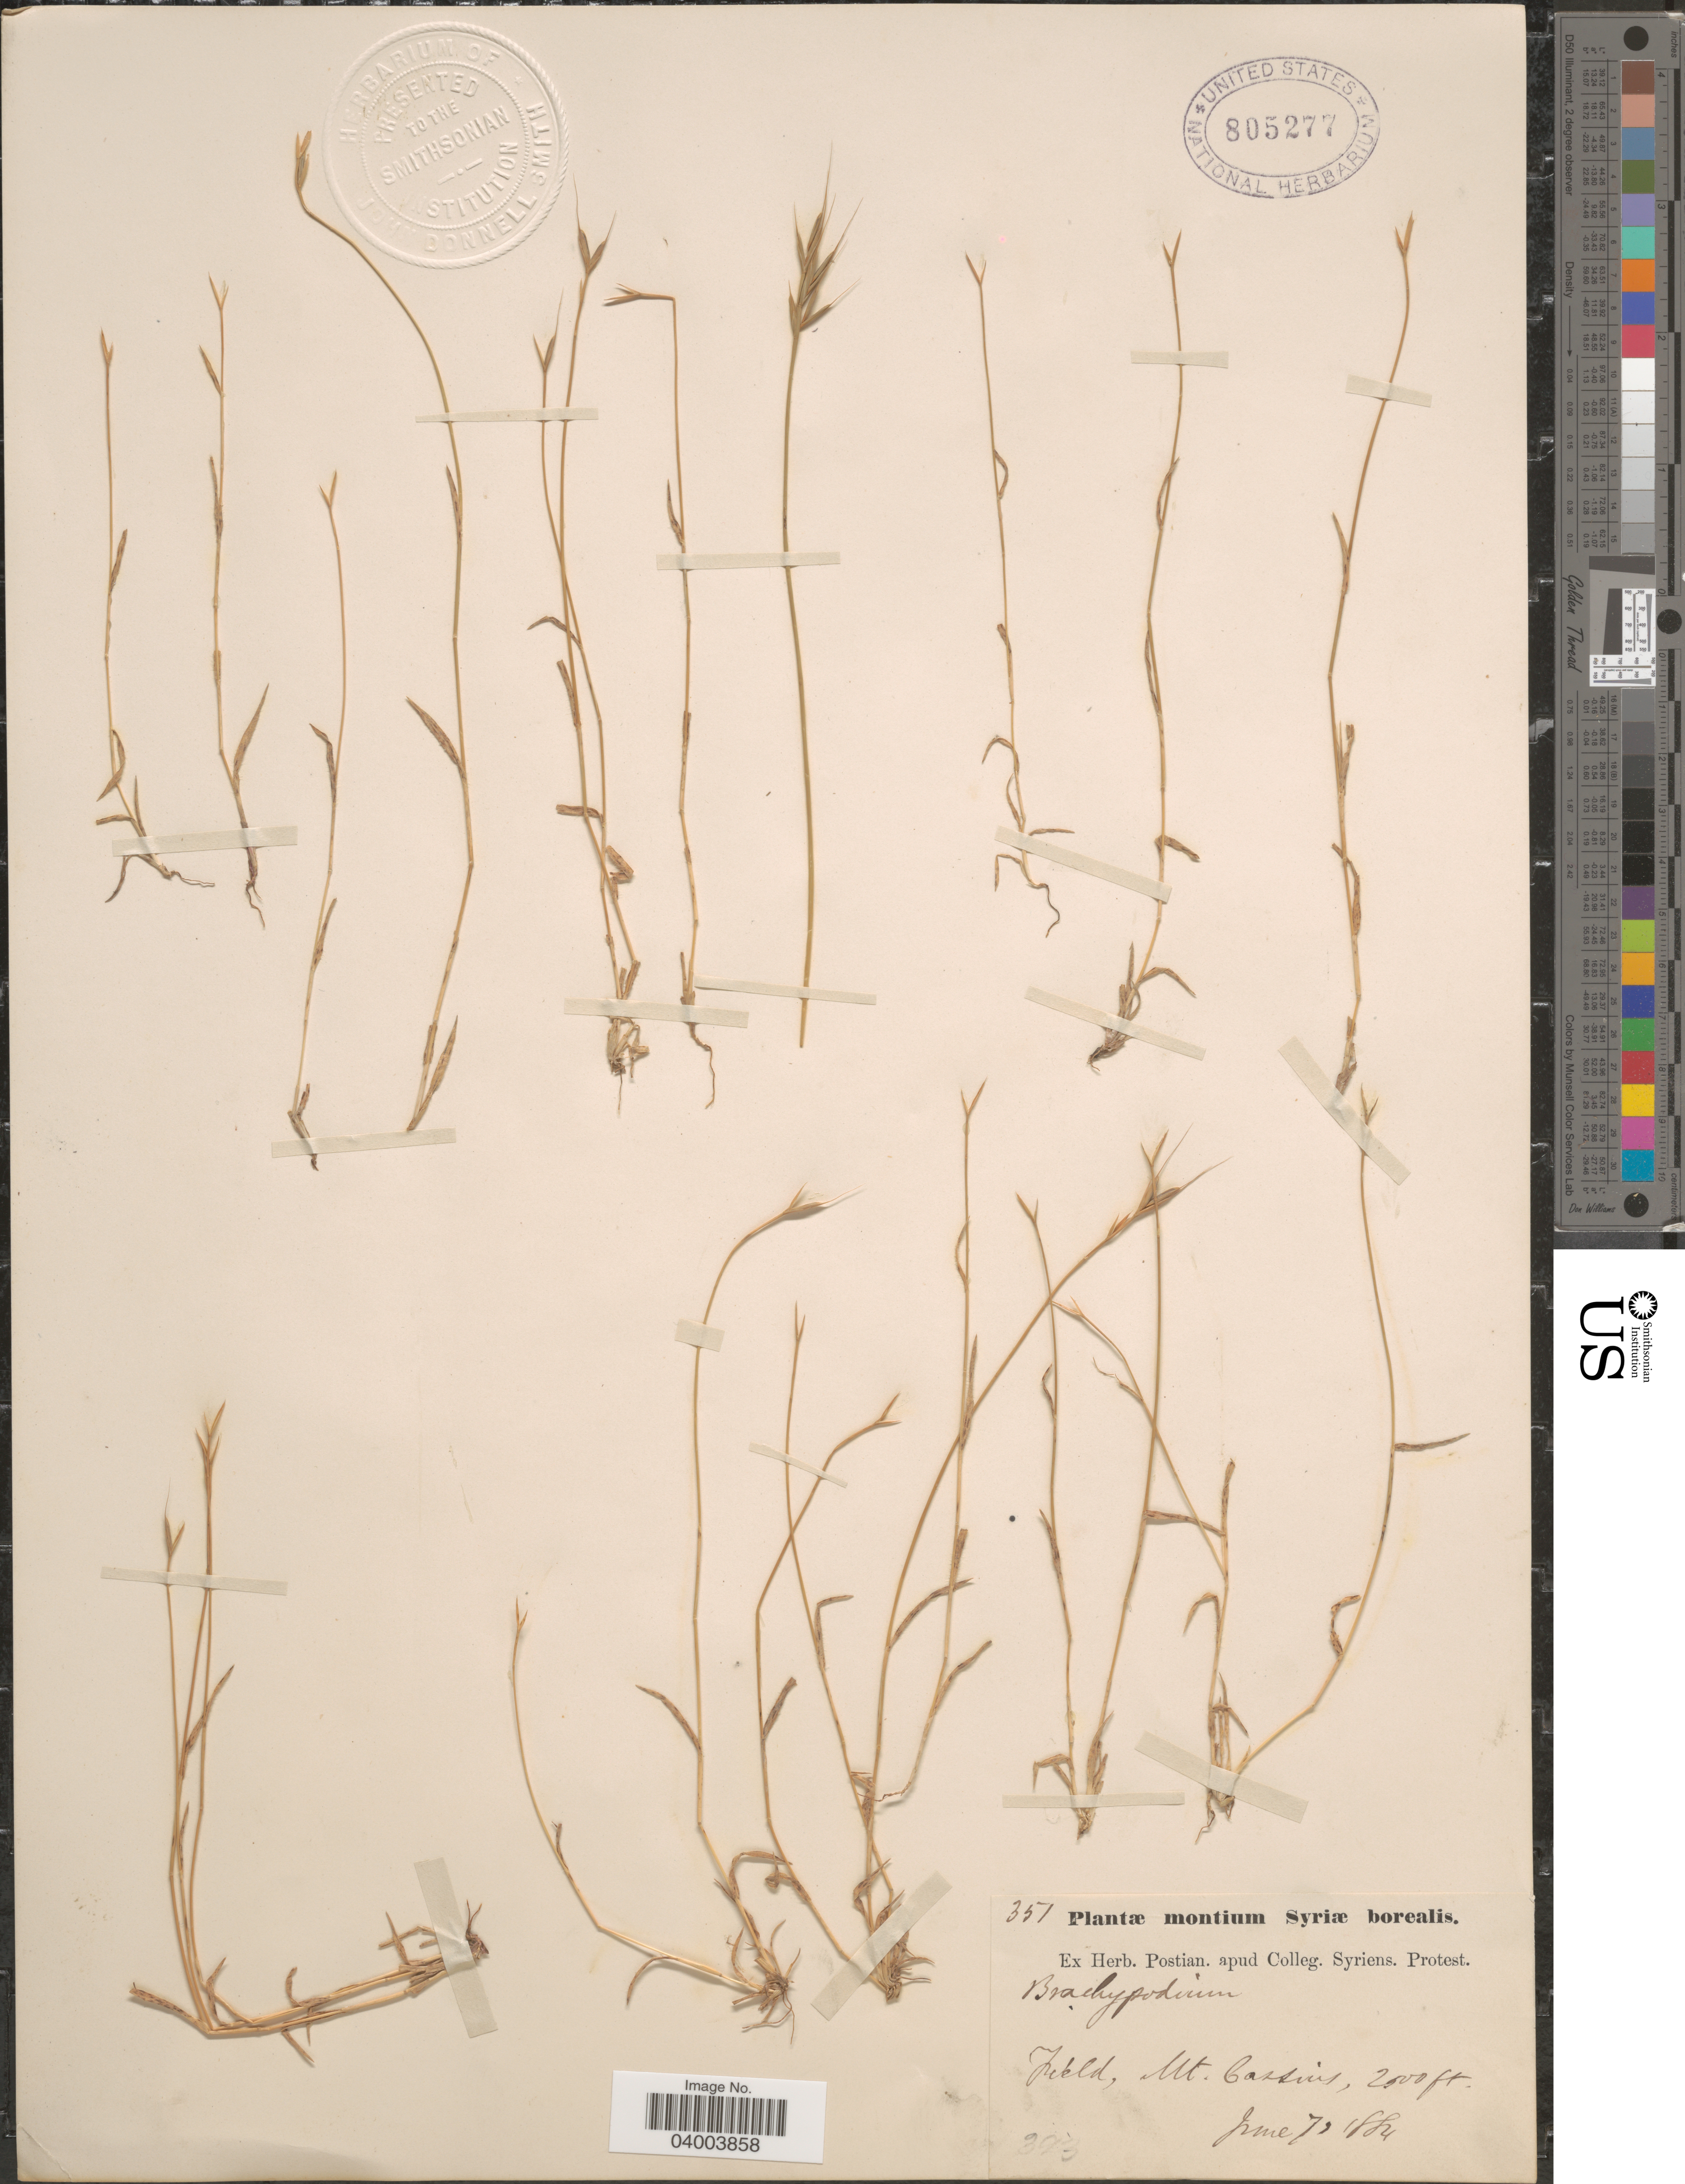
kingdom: Plantae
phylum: Tracheophyta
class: Liliopsida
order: Poales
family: Poaceae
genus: Brachypodium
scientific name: Brachypodium sp.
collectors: ex herb. Postian. apud Colleg. Syriens. Protest. USE "Fannie P. A. Shepard" (10308853) AS PRIMARY COLLECTOR INSTEAD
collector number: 351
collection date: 1884-06-07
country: Syria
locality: Syriæ borealis. Field, Mt. Cassius.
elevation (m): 610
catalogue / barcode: US 805277